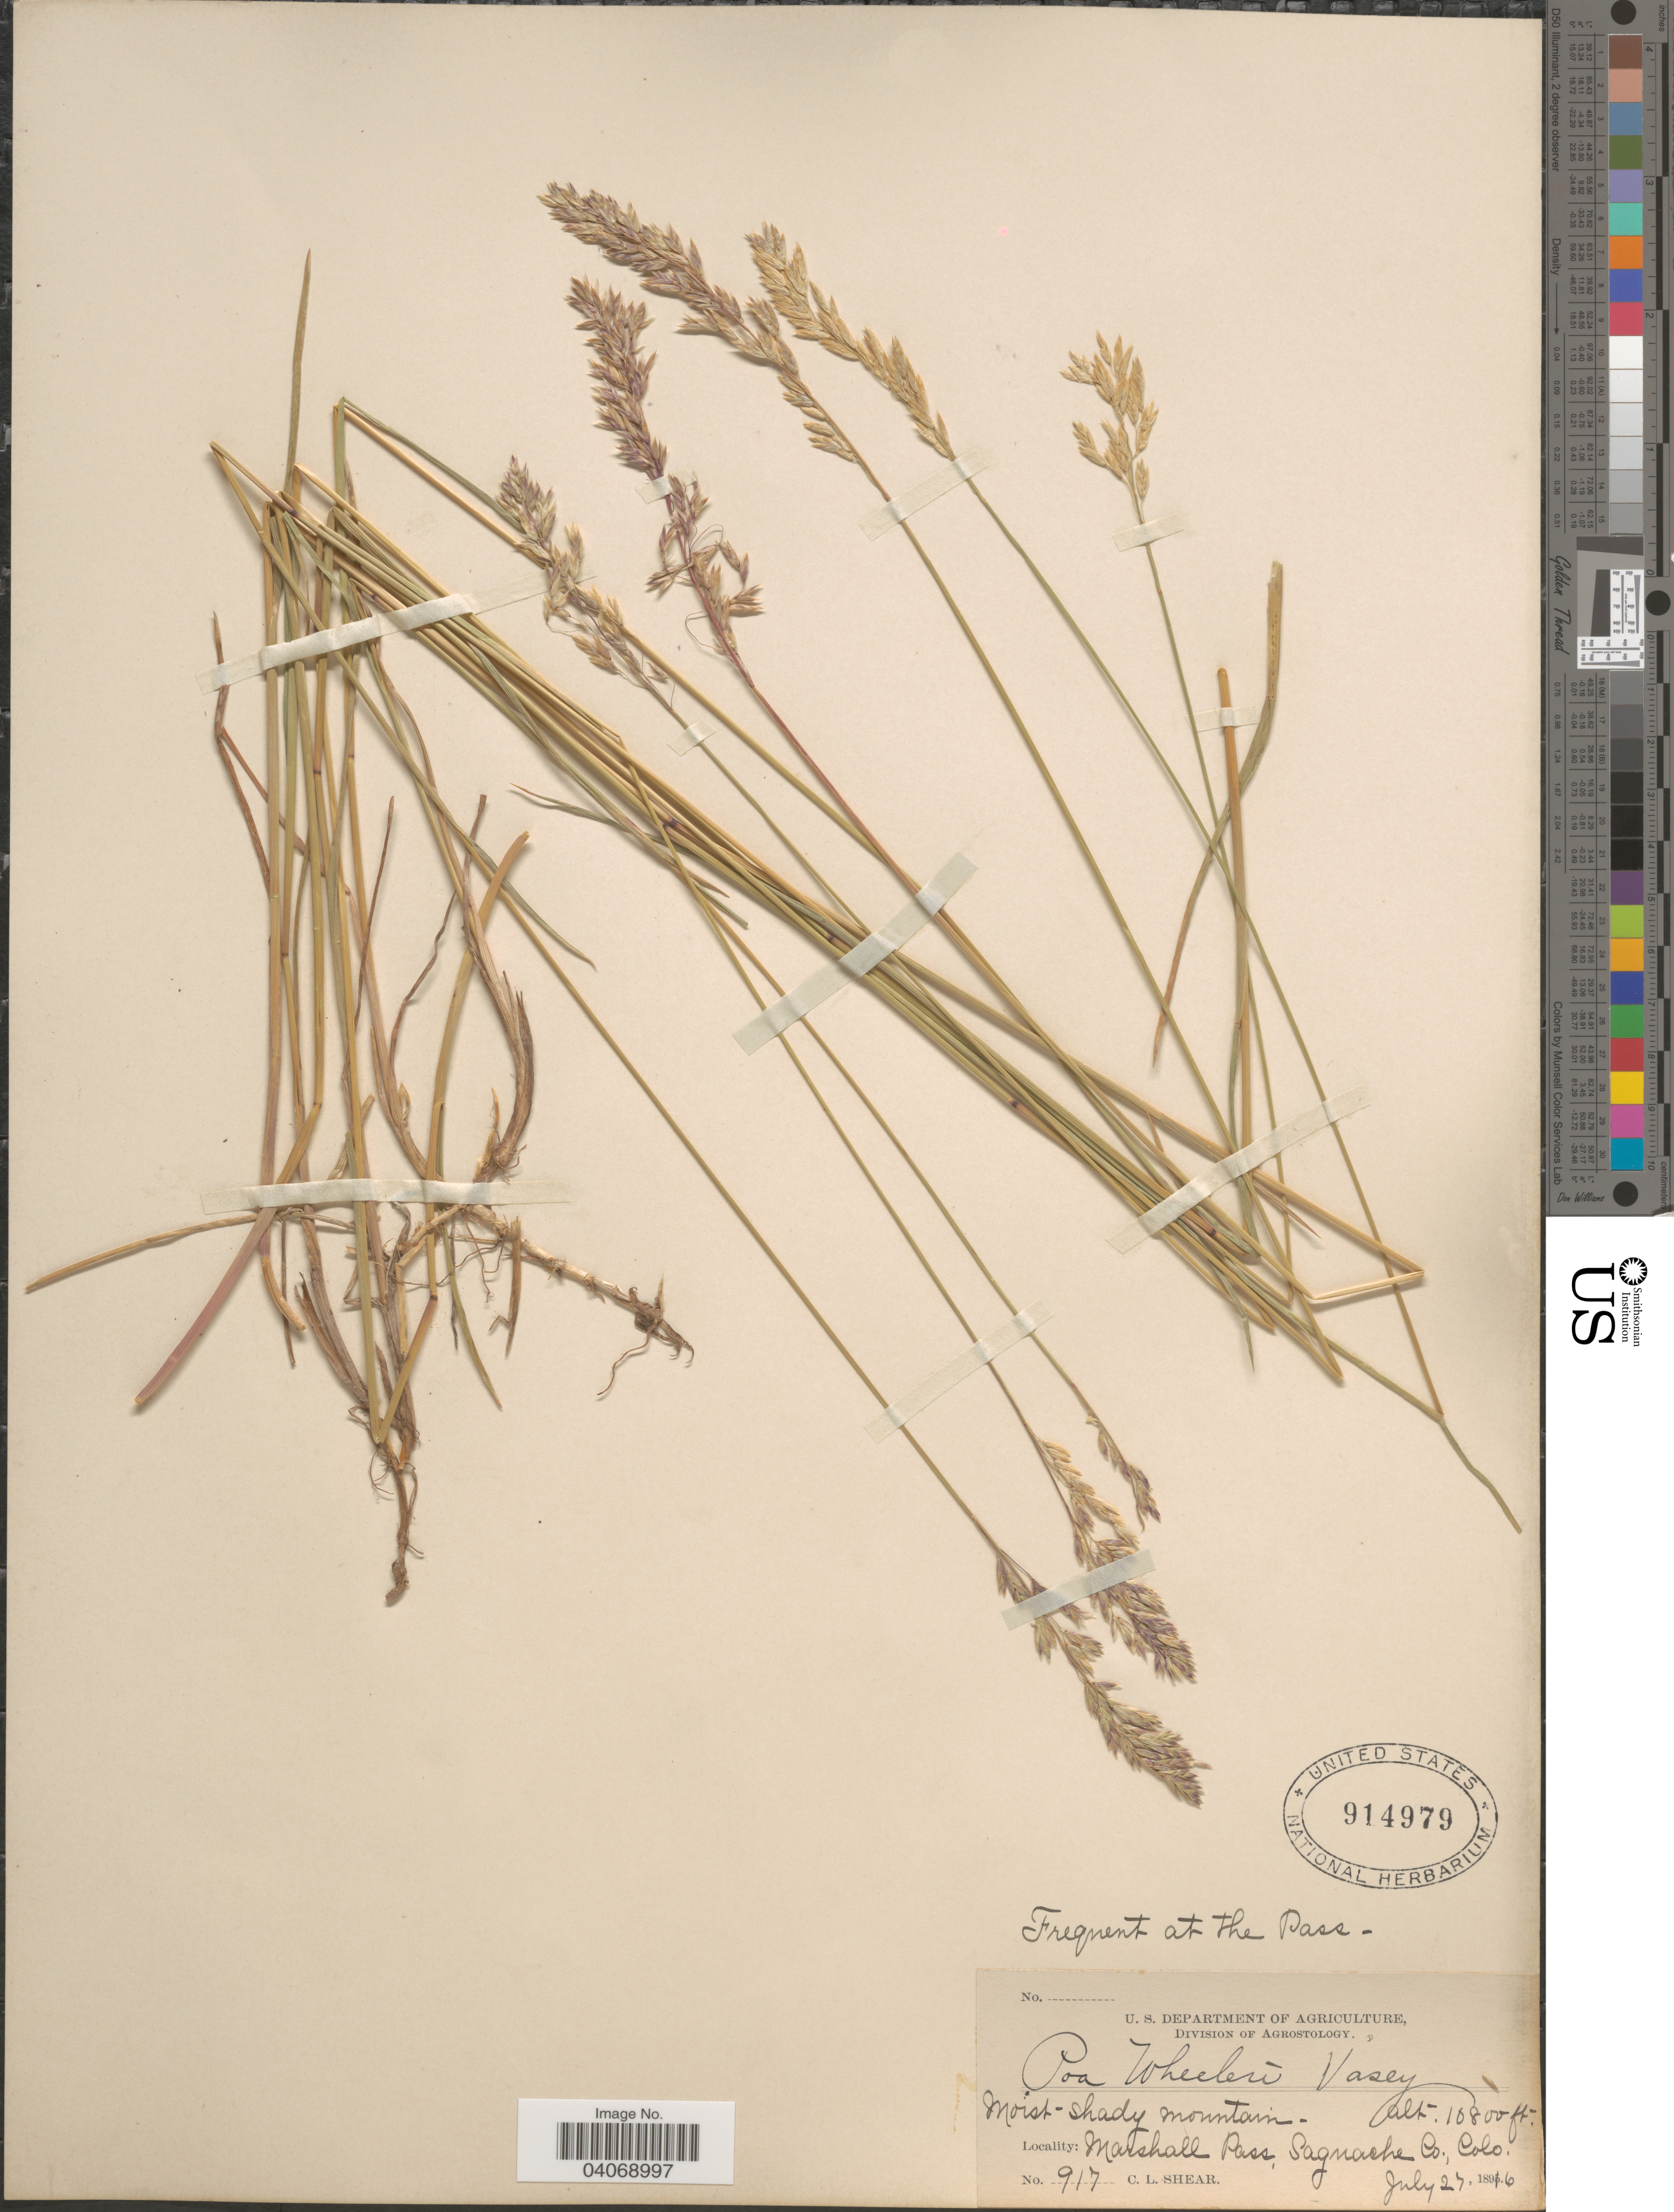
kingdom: Plantae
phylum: Tracheophyta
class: Liliopsida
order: Poales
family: Poaceae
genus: Poa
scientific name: Poa wheeleri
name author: Vasey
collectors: C. L. Shear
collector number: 917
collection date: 1896-07-27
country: United States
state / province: Colorado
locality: Moist-shady mountain. Marshall Pass, Saguache Co. Frequent at the Pass.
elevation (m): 3292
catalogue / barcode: US 914979